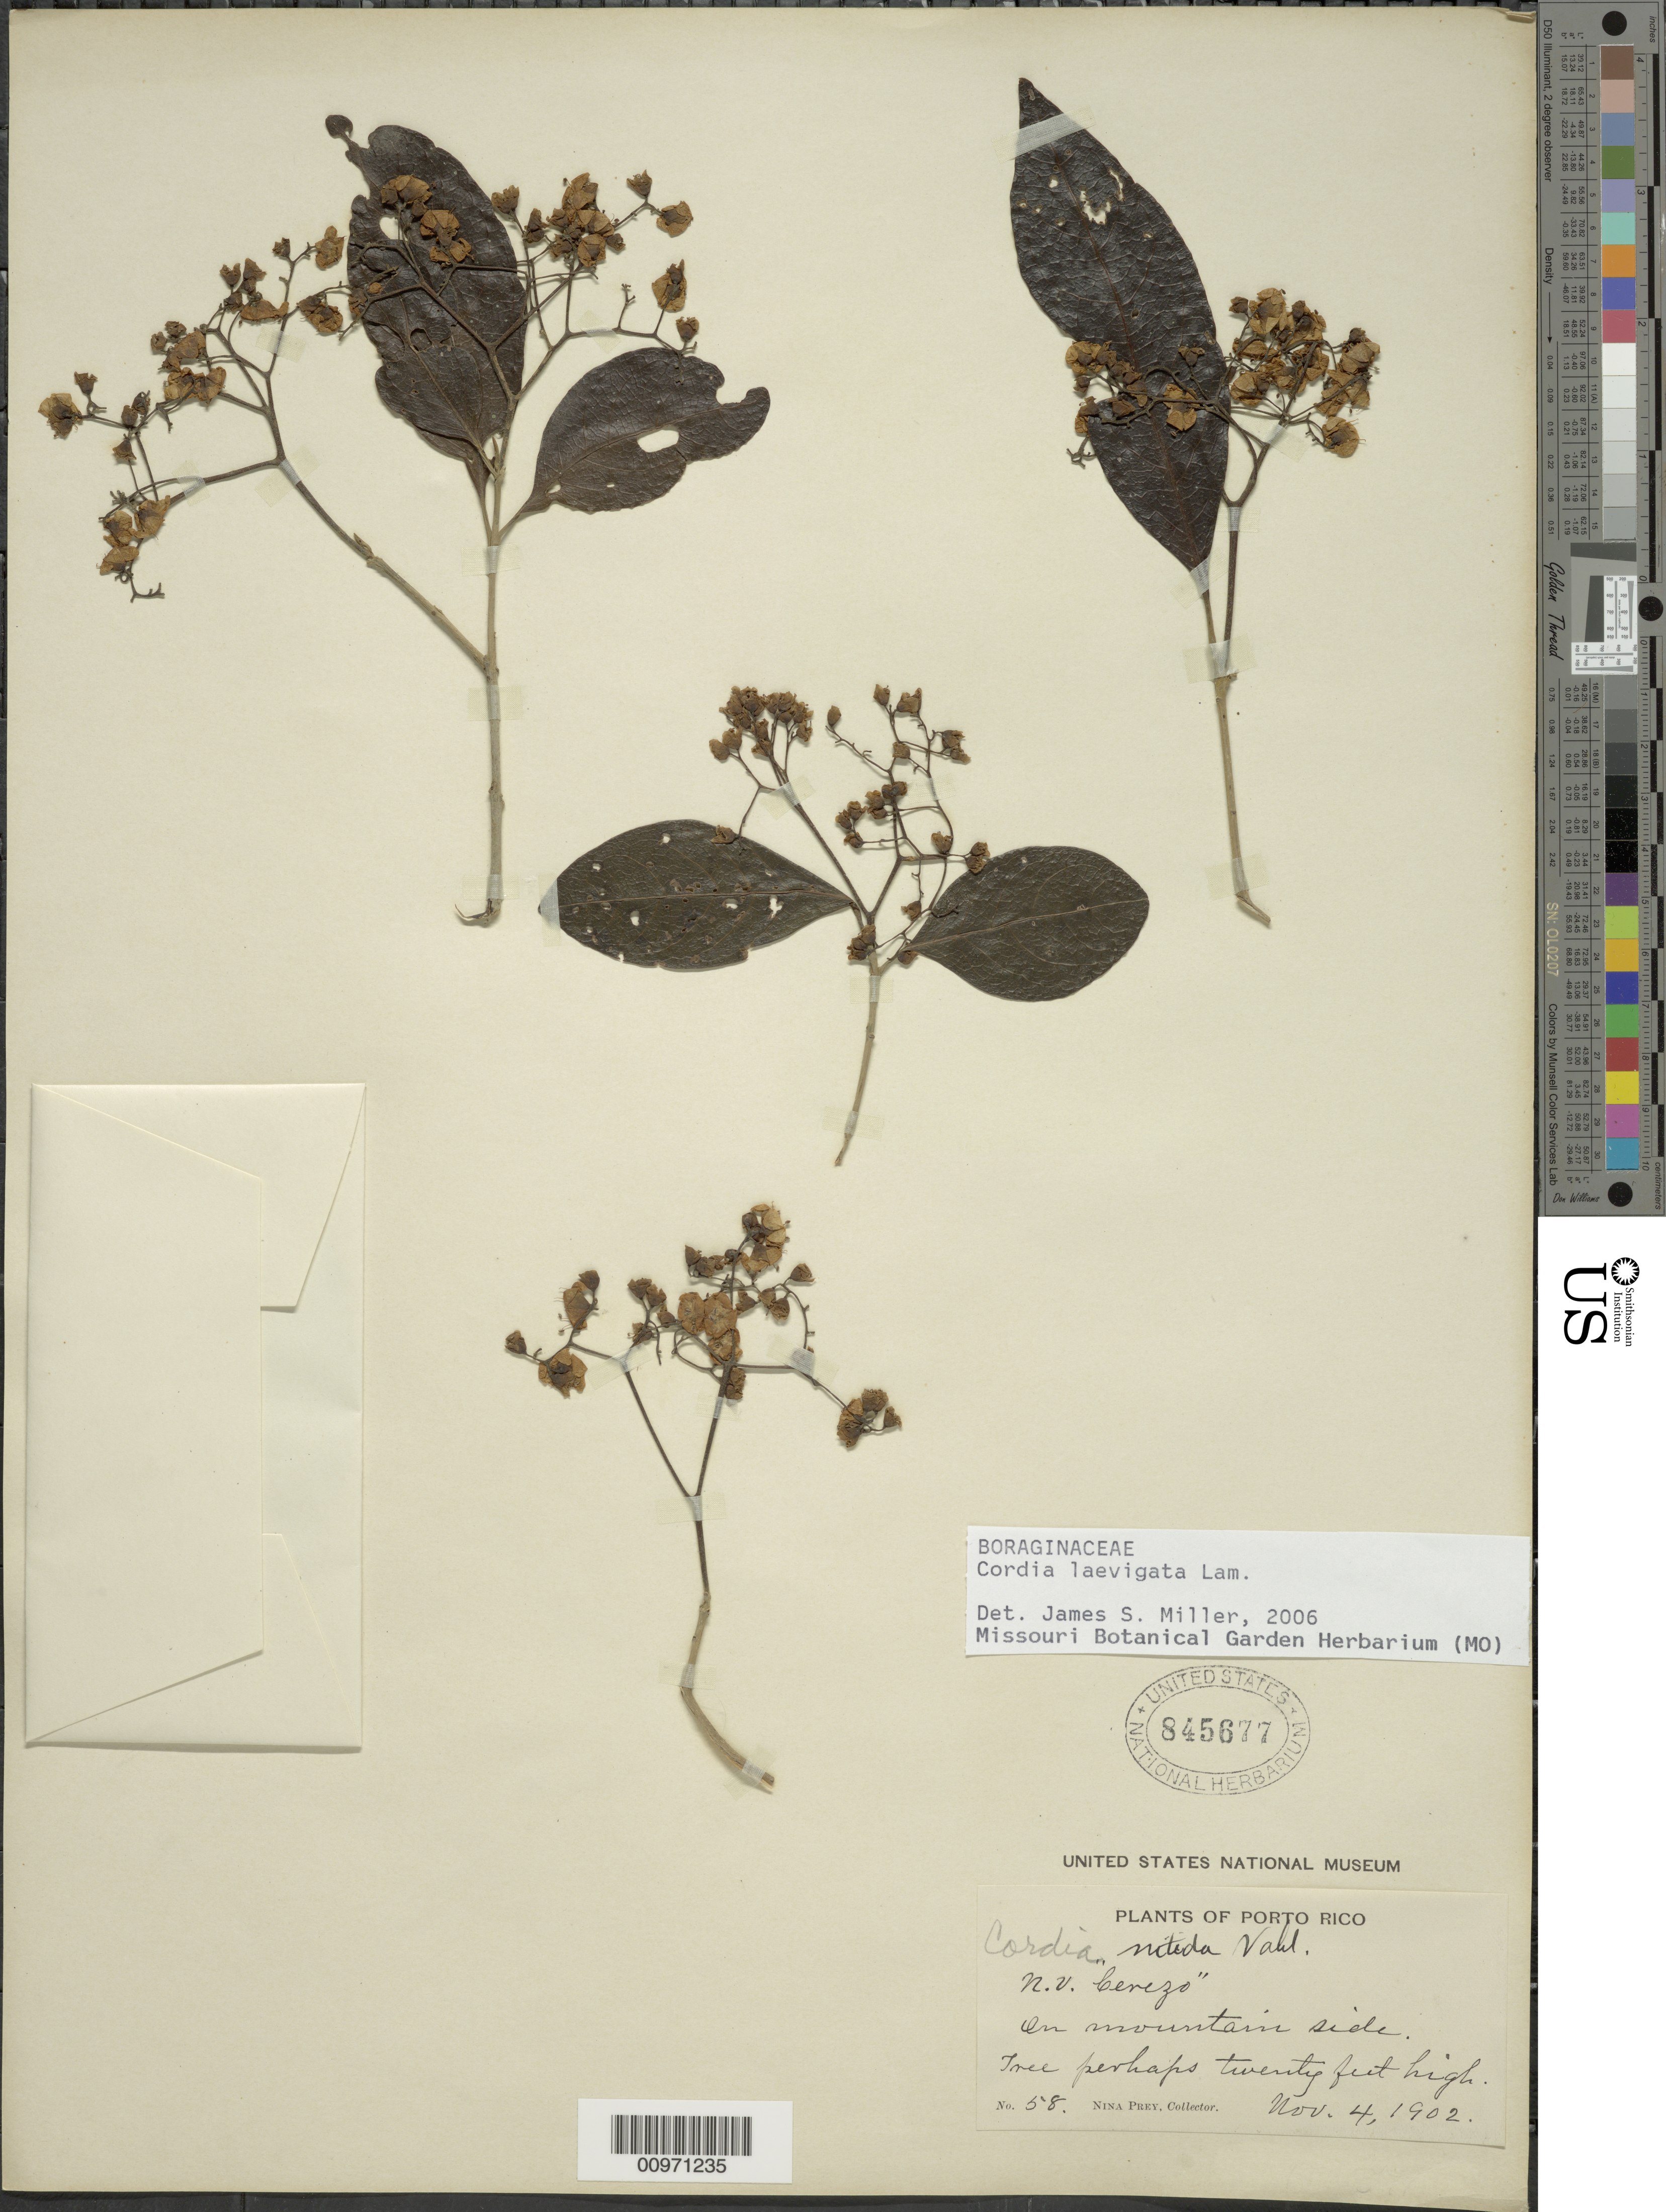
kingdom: Plantae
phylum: Tracheophyta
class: Magnoliopsida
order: Boraginales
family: Cordiaceae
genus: Cordia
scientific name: Cordia laevigata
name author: Lam.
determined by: Miller, James S., (MO), Missouri Botanical Garden (UNITED STATES)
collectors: N. Prey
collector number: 58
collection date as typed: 04 Nov 1902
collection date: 1902-11-04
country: Puerto Rico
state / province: Ponce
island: Puerto Rico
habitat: On mountain side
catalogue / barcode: US 845677